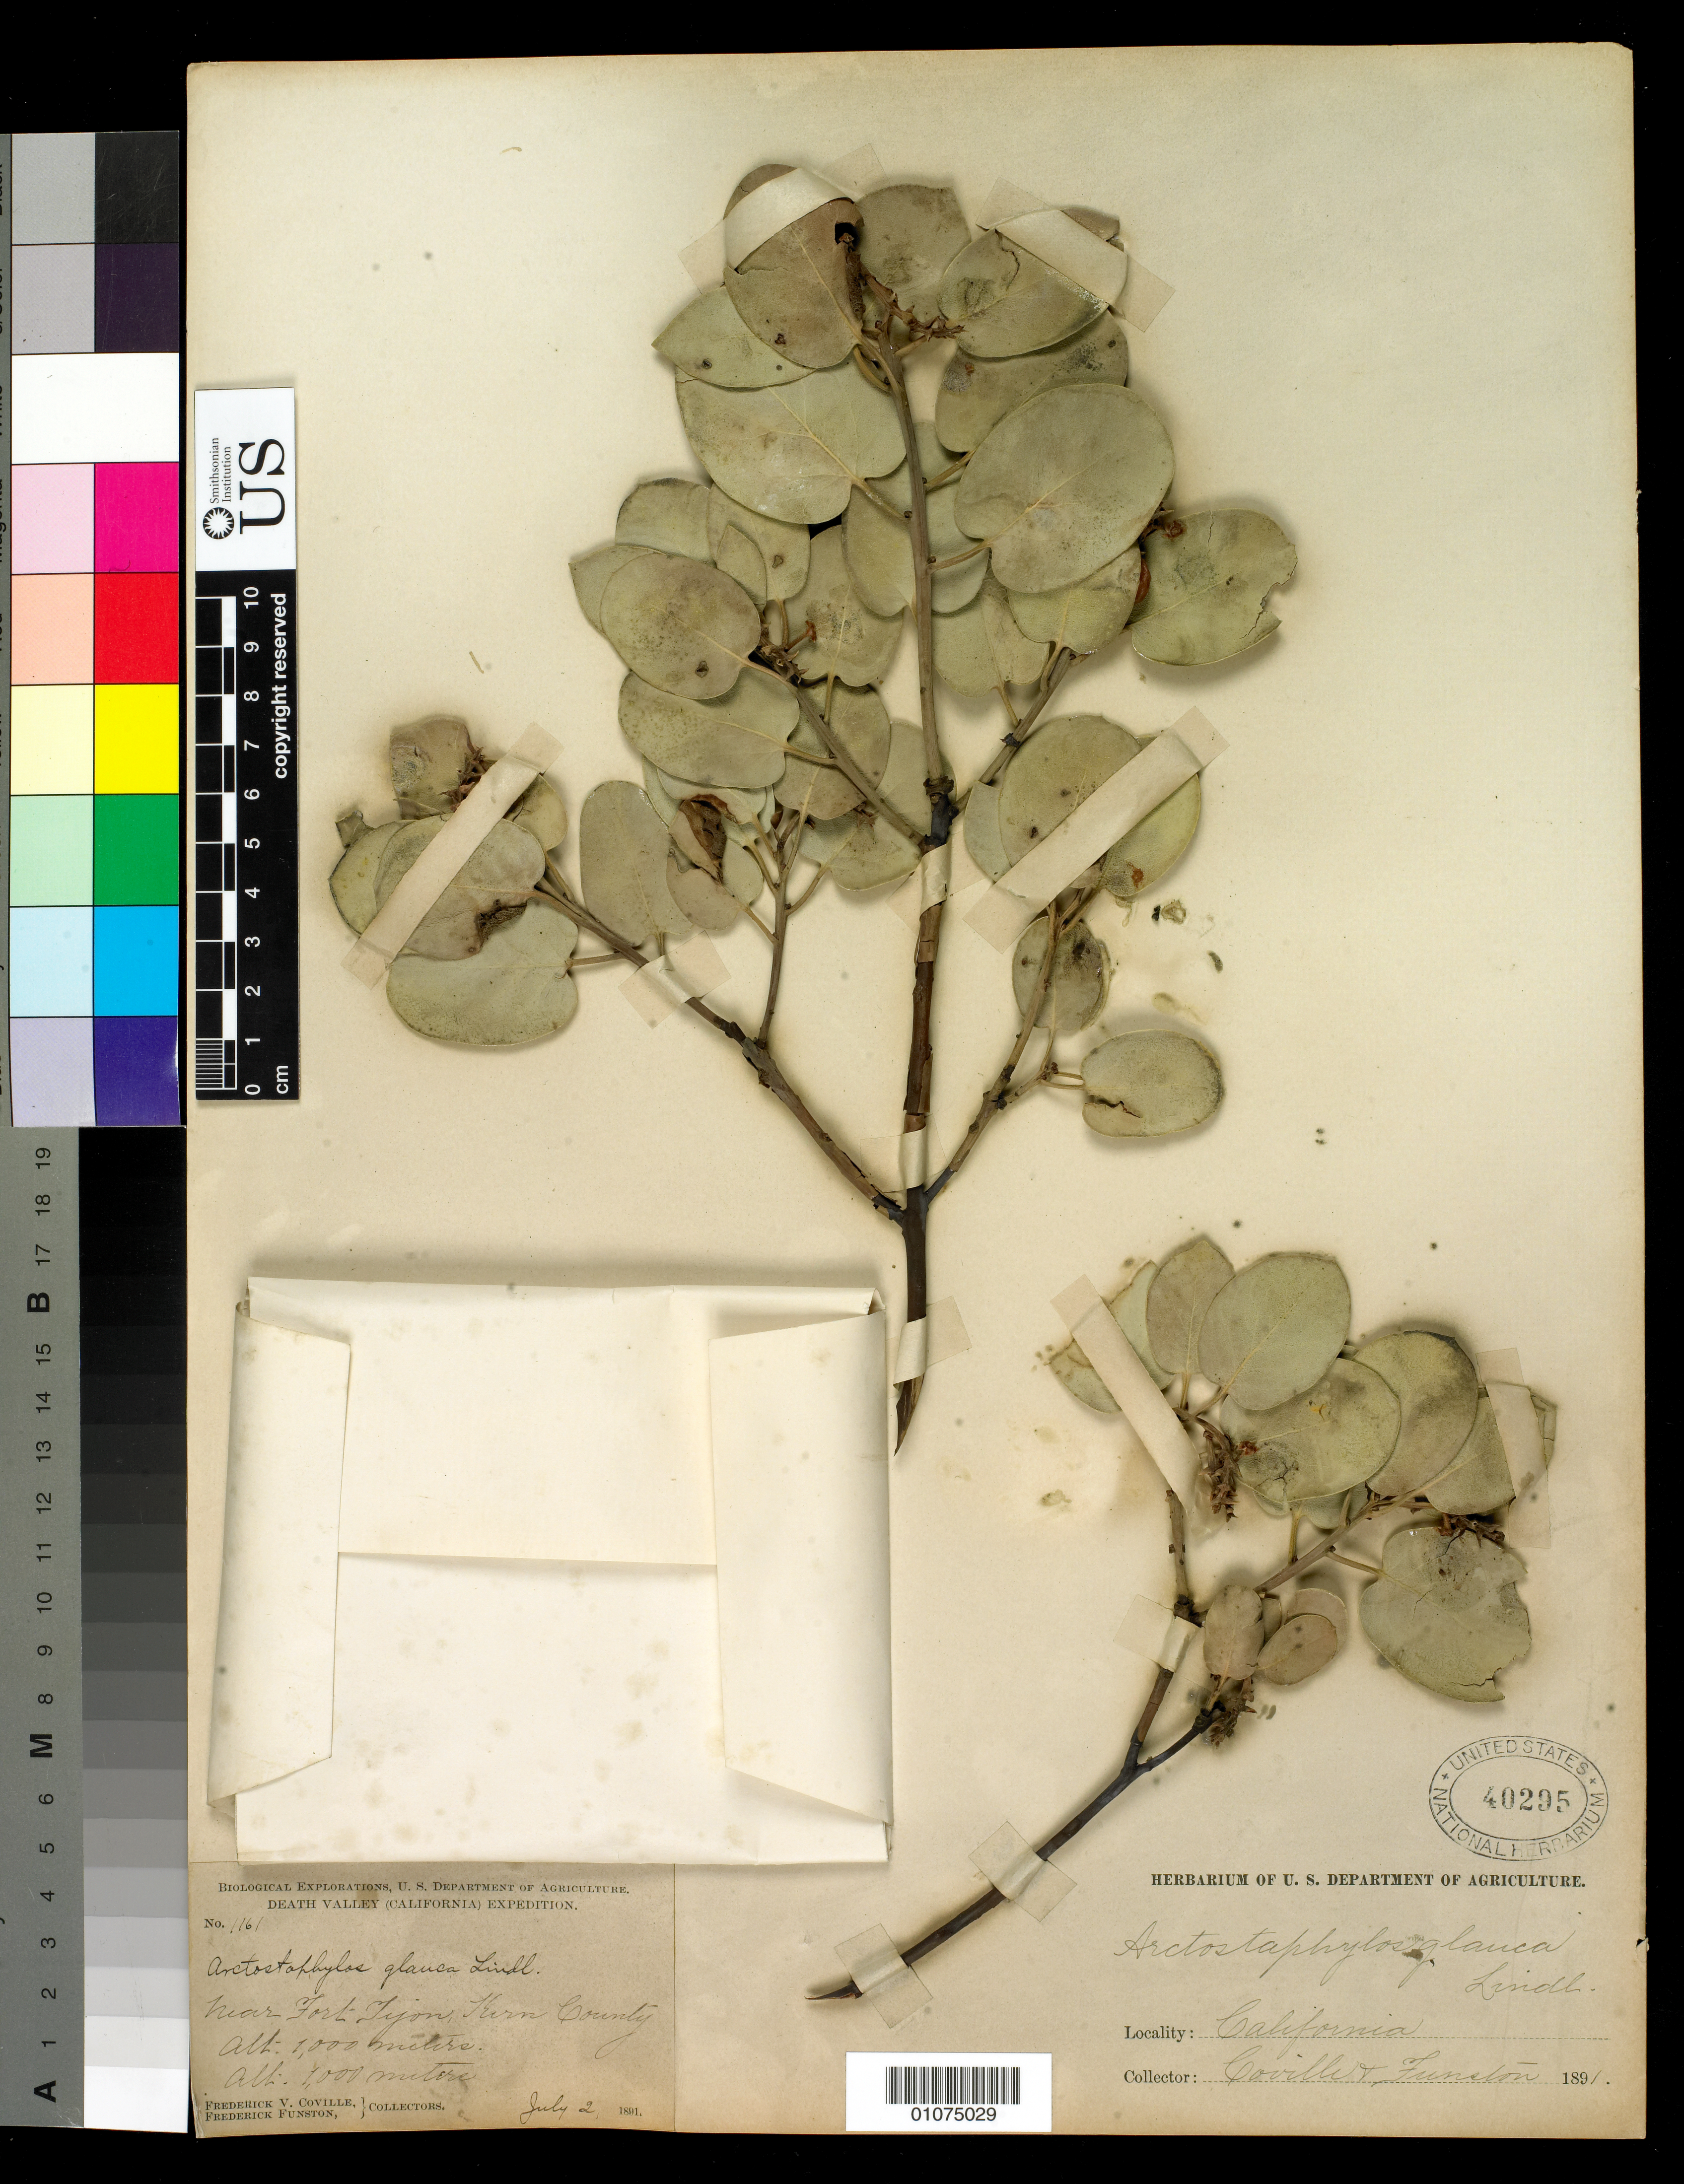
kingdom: Plantae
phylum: Tracheophyta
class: Magnoliopsida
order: Ericales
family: Ericaceae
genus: Arctostaphylos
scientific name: Arctostaphylos glauca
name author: Lindl.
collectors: F. V. Coville & F. Funston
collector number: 1161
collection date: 1891-07-02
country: United States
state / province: California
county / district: Kern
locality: near Fort Tejon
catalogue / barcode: US 40295